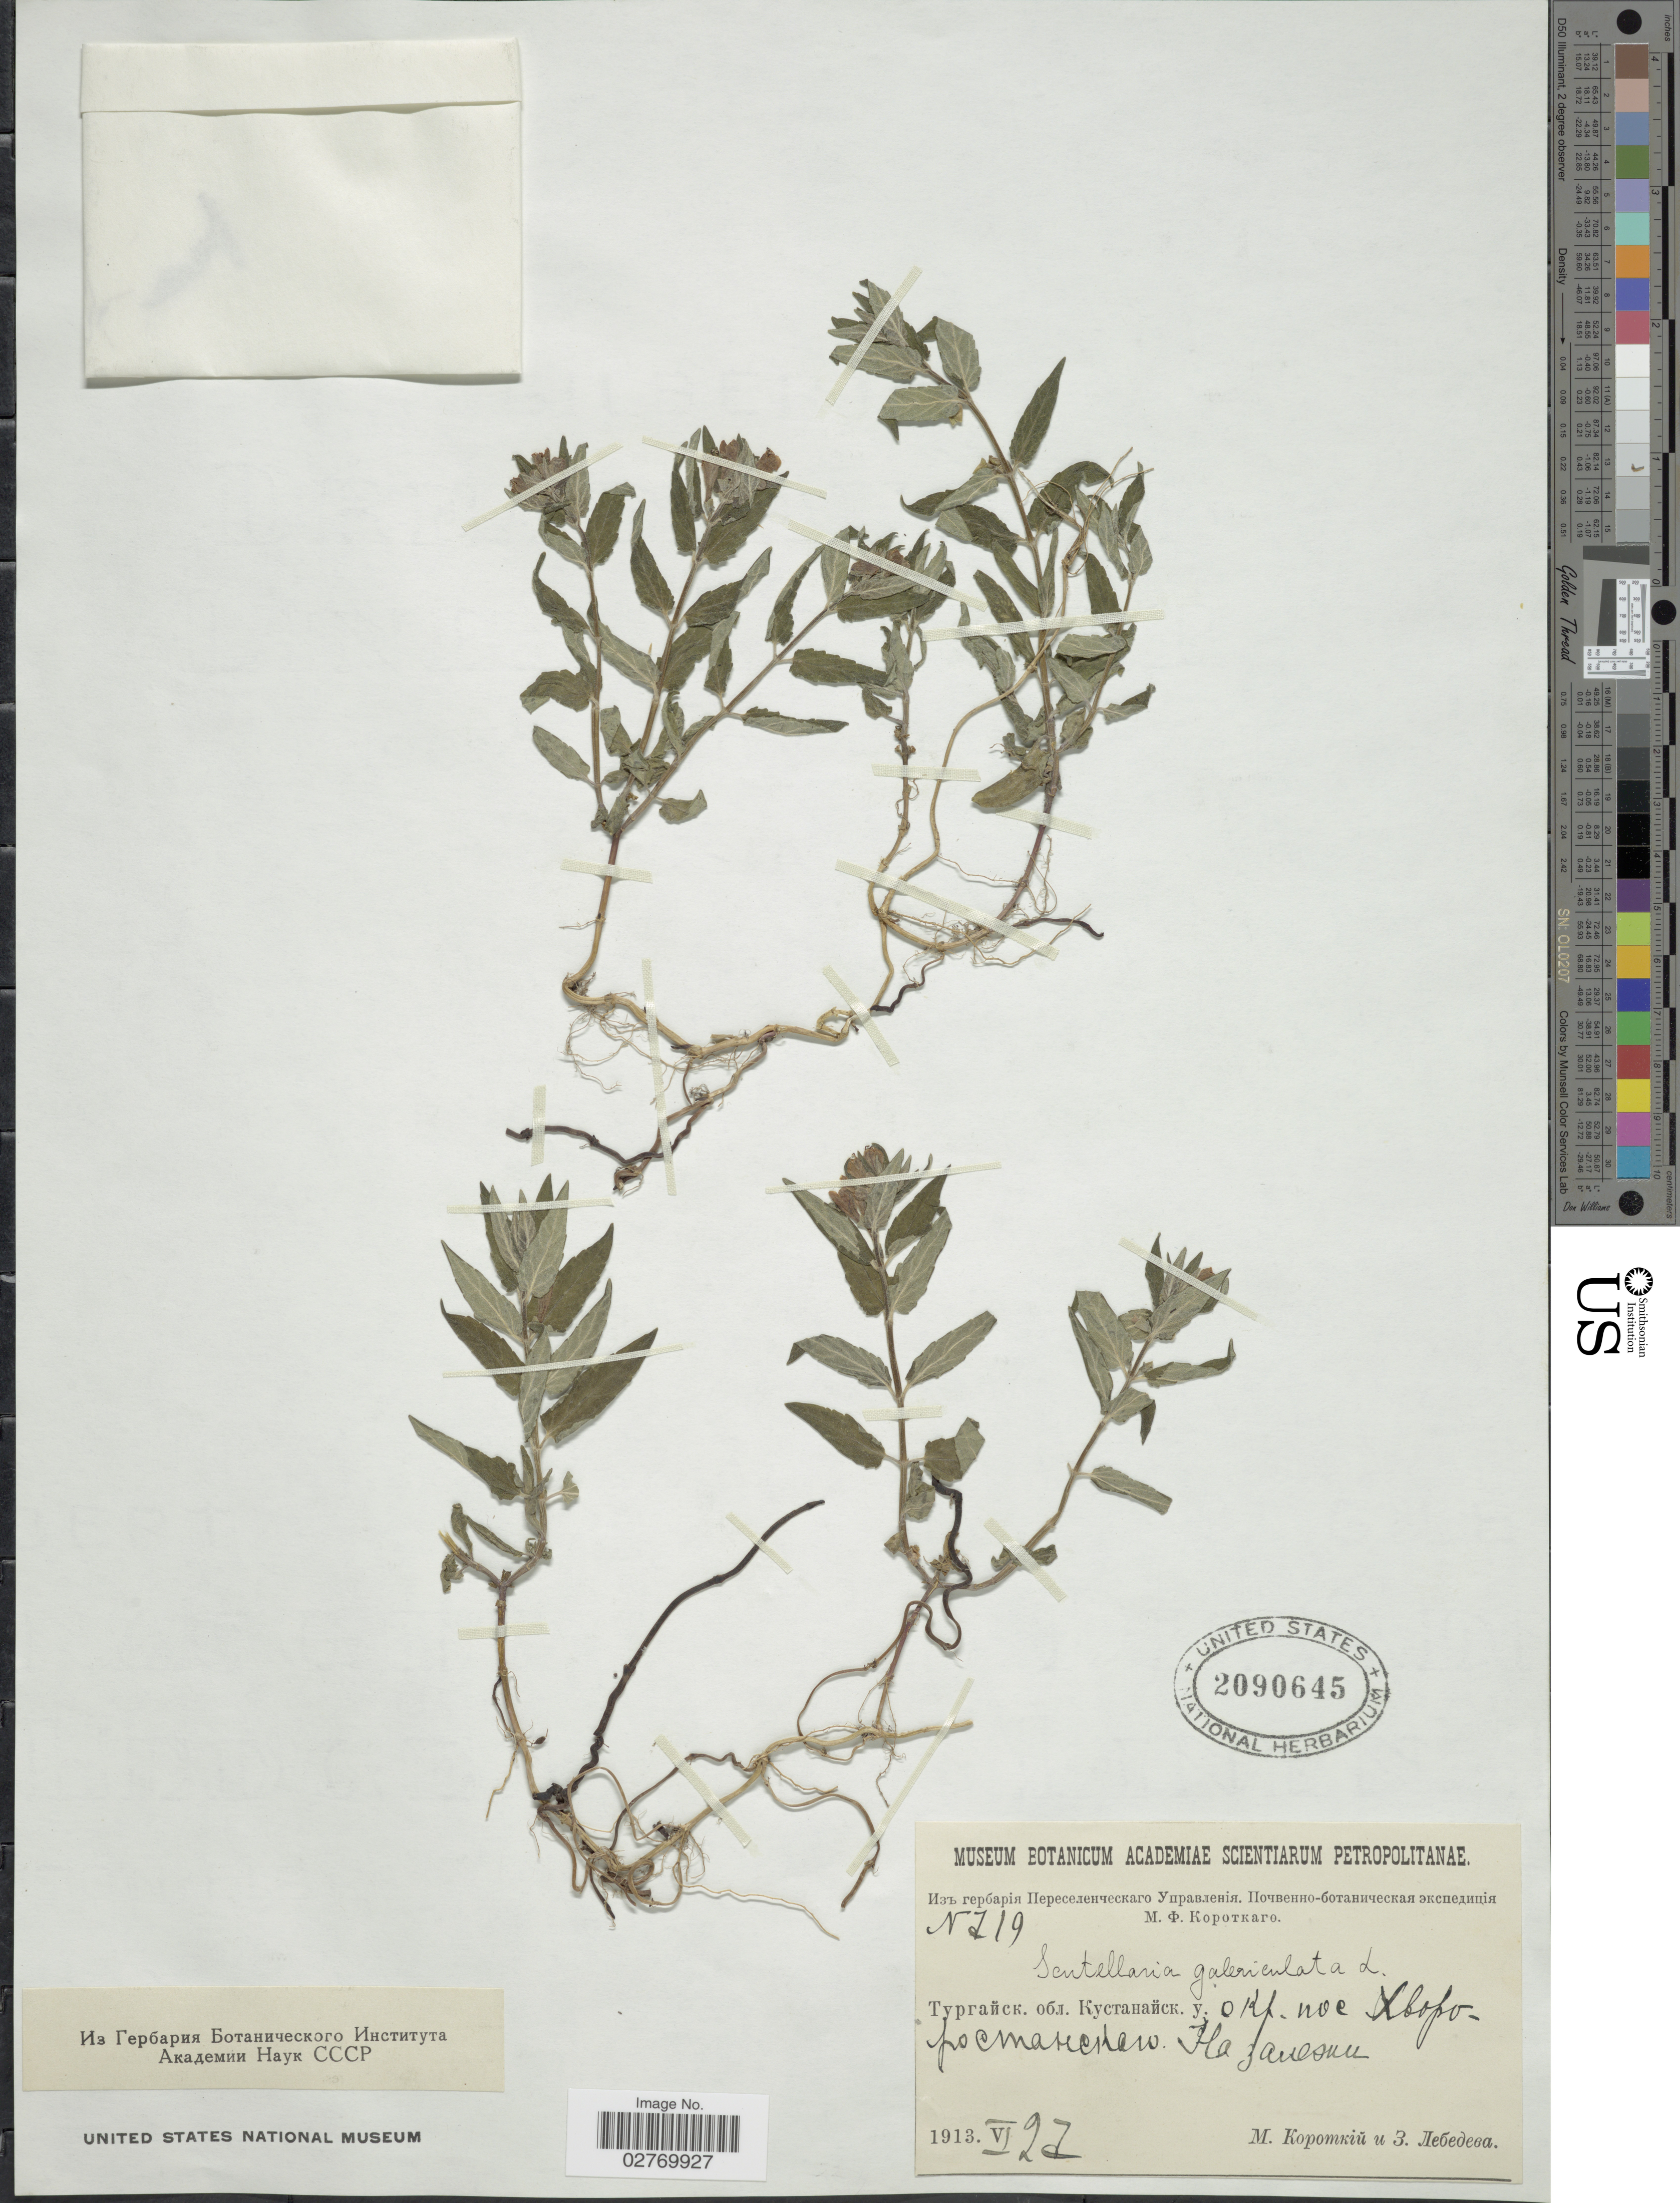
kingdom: Plantae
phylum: Tracheophyta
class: Magnoliopsida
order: Lamiales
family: Lamiaceae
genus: Scutellaria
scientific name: Scutellaria galericulata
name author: L.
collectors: M. Kopomkiu & Collector illegible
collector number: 119*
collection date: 1913-06-27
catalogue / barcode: US 2090645